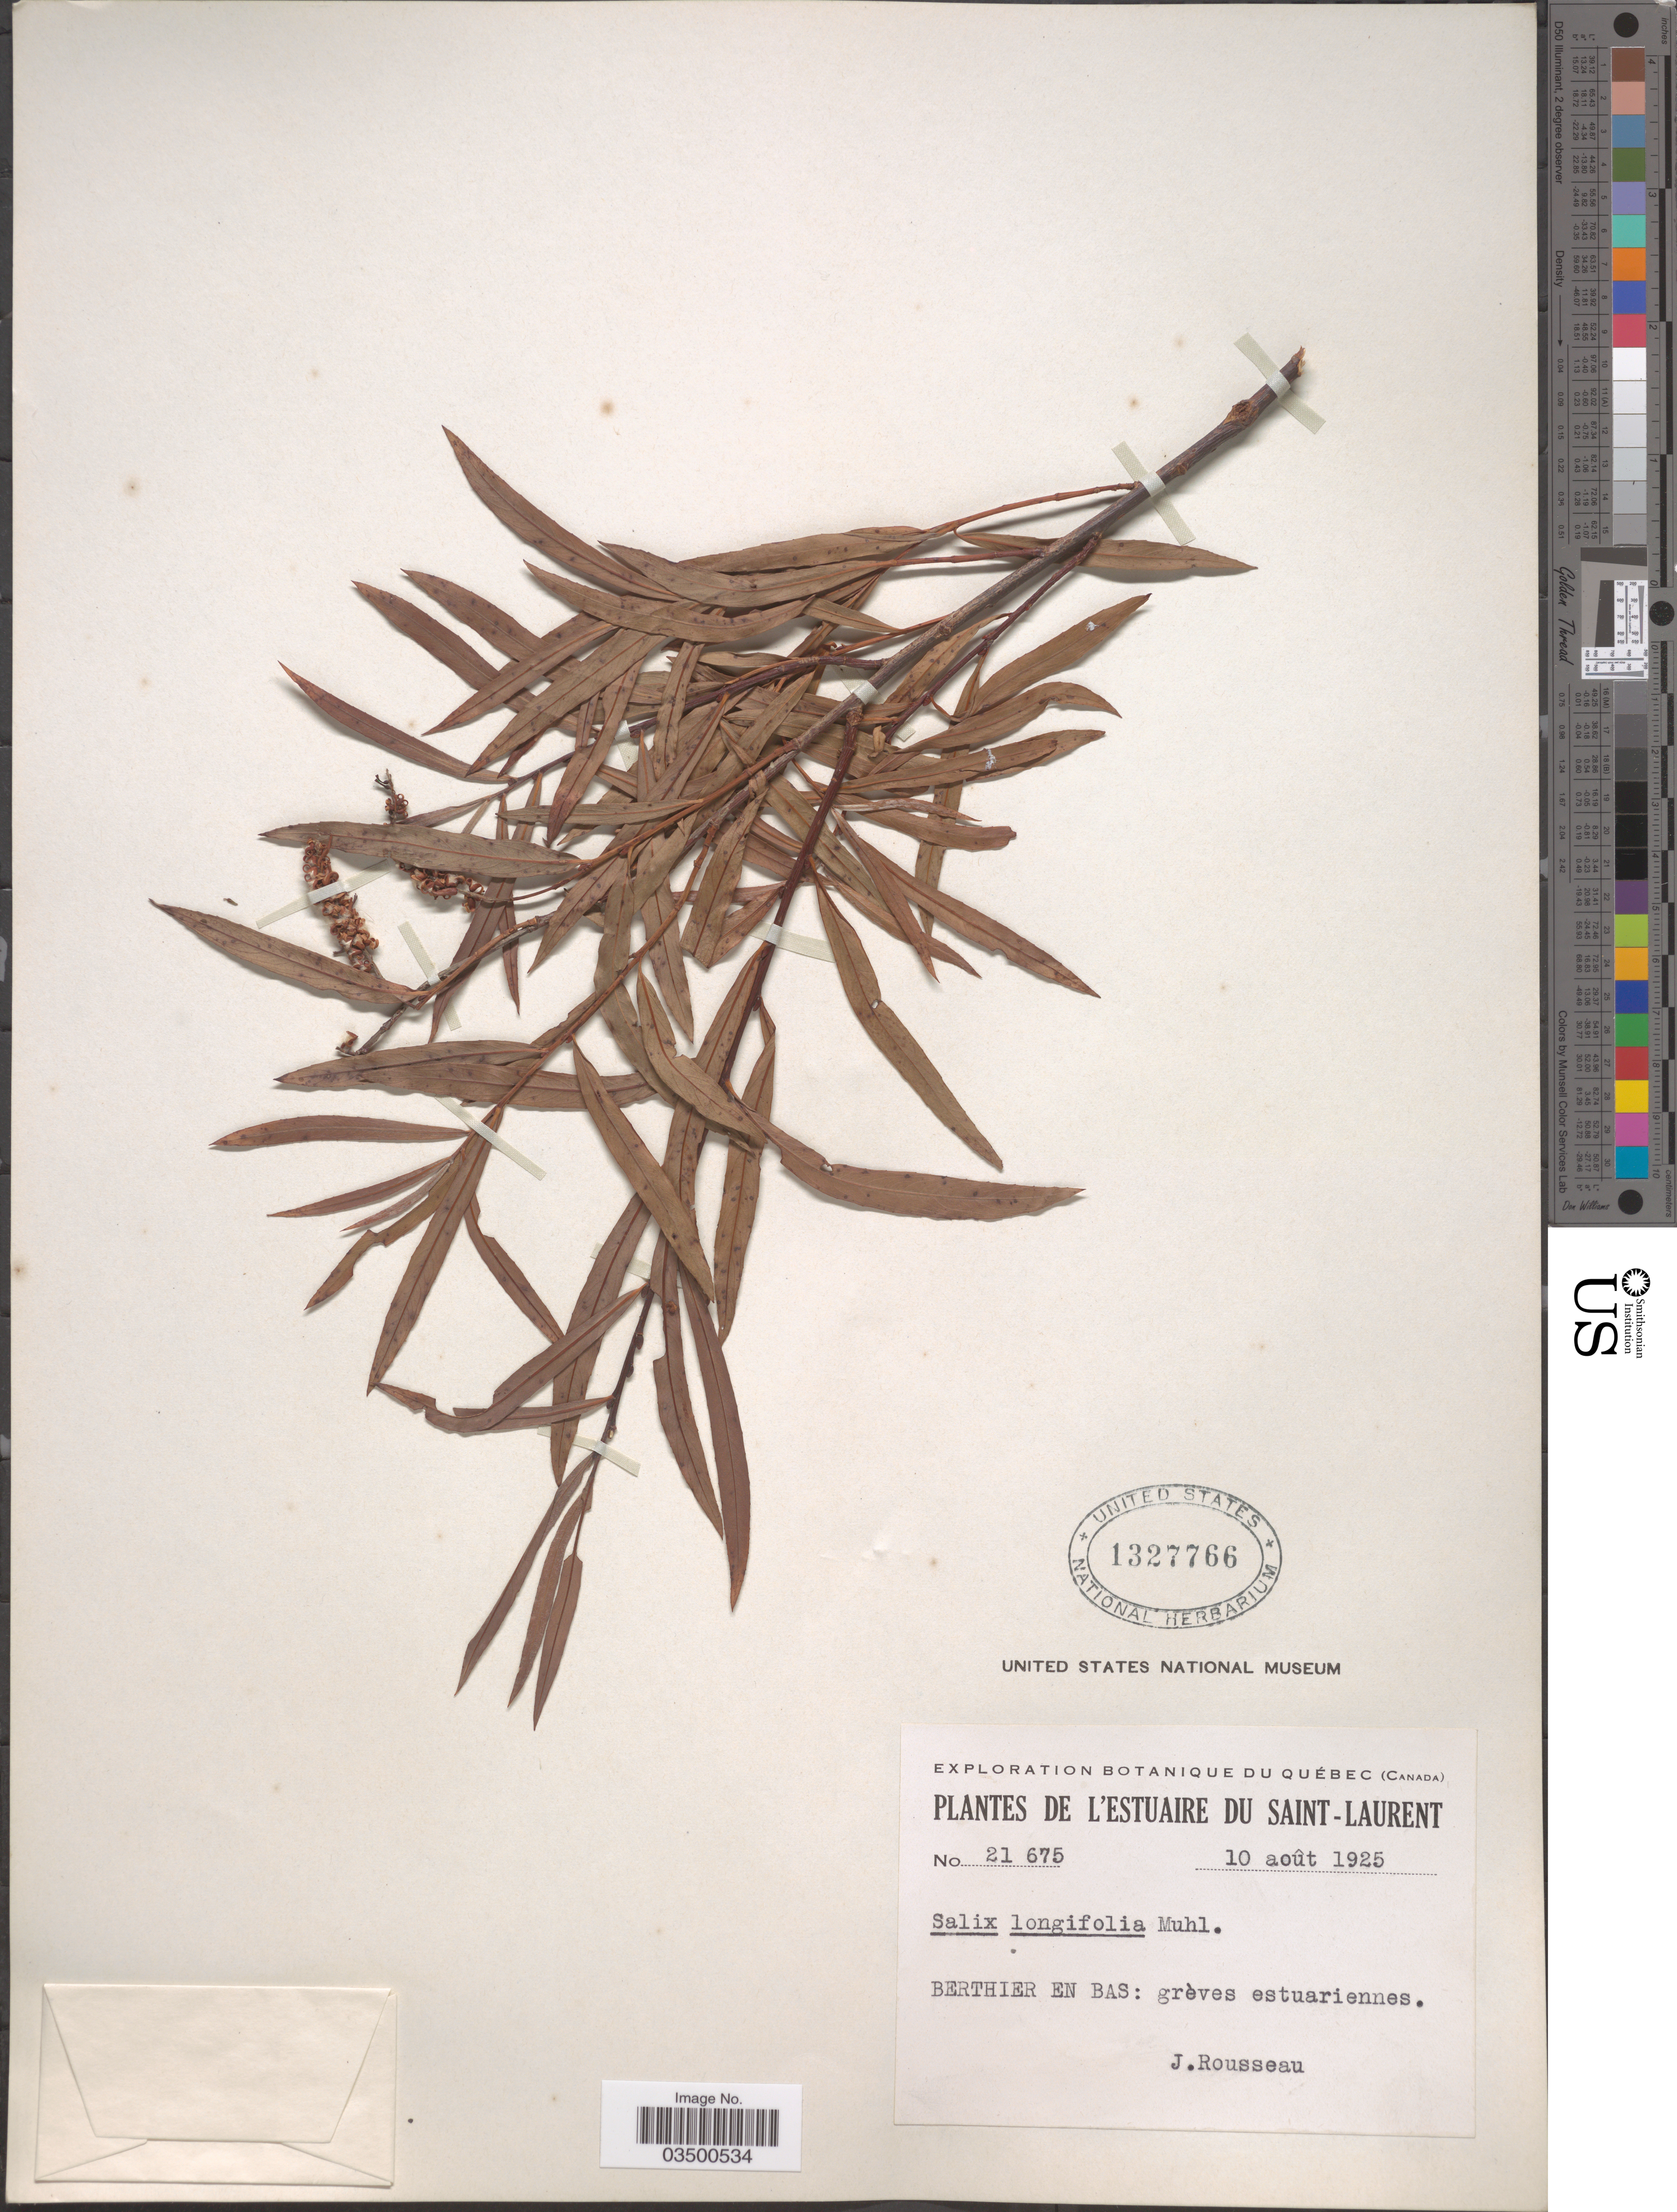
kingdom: Plantae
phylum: Tracheophyta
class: Magnoliopsida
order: Malpighiales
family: Salicaceae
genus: Salix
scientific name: Salix interior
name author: Rowlee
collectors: J. Rousseau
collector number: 21675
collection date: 1925-08-10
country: Canada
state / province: Quebec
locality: Berthier en Bas: grèves estuariennes.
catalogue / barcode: US 1327766